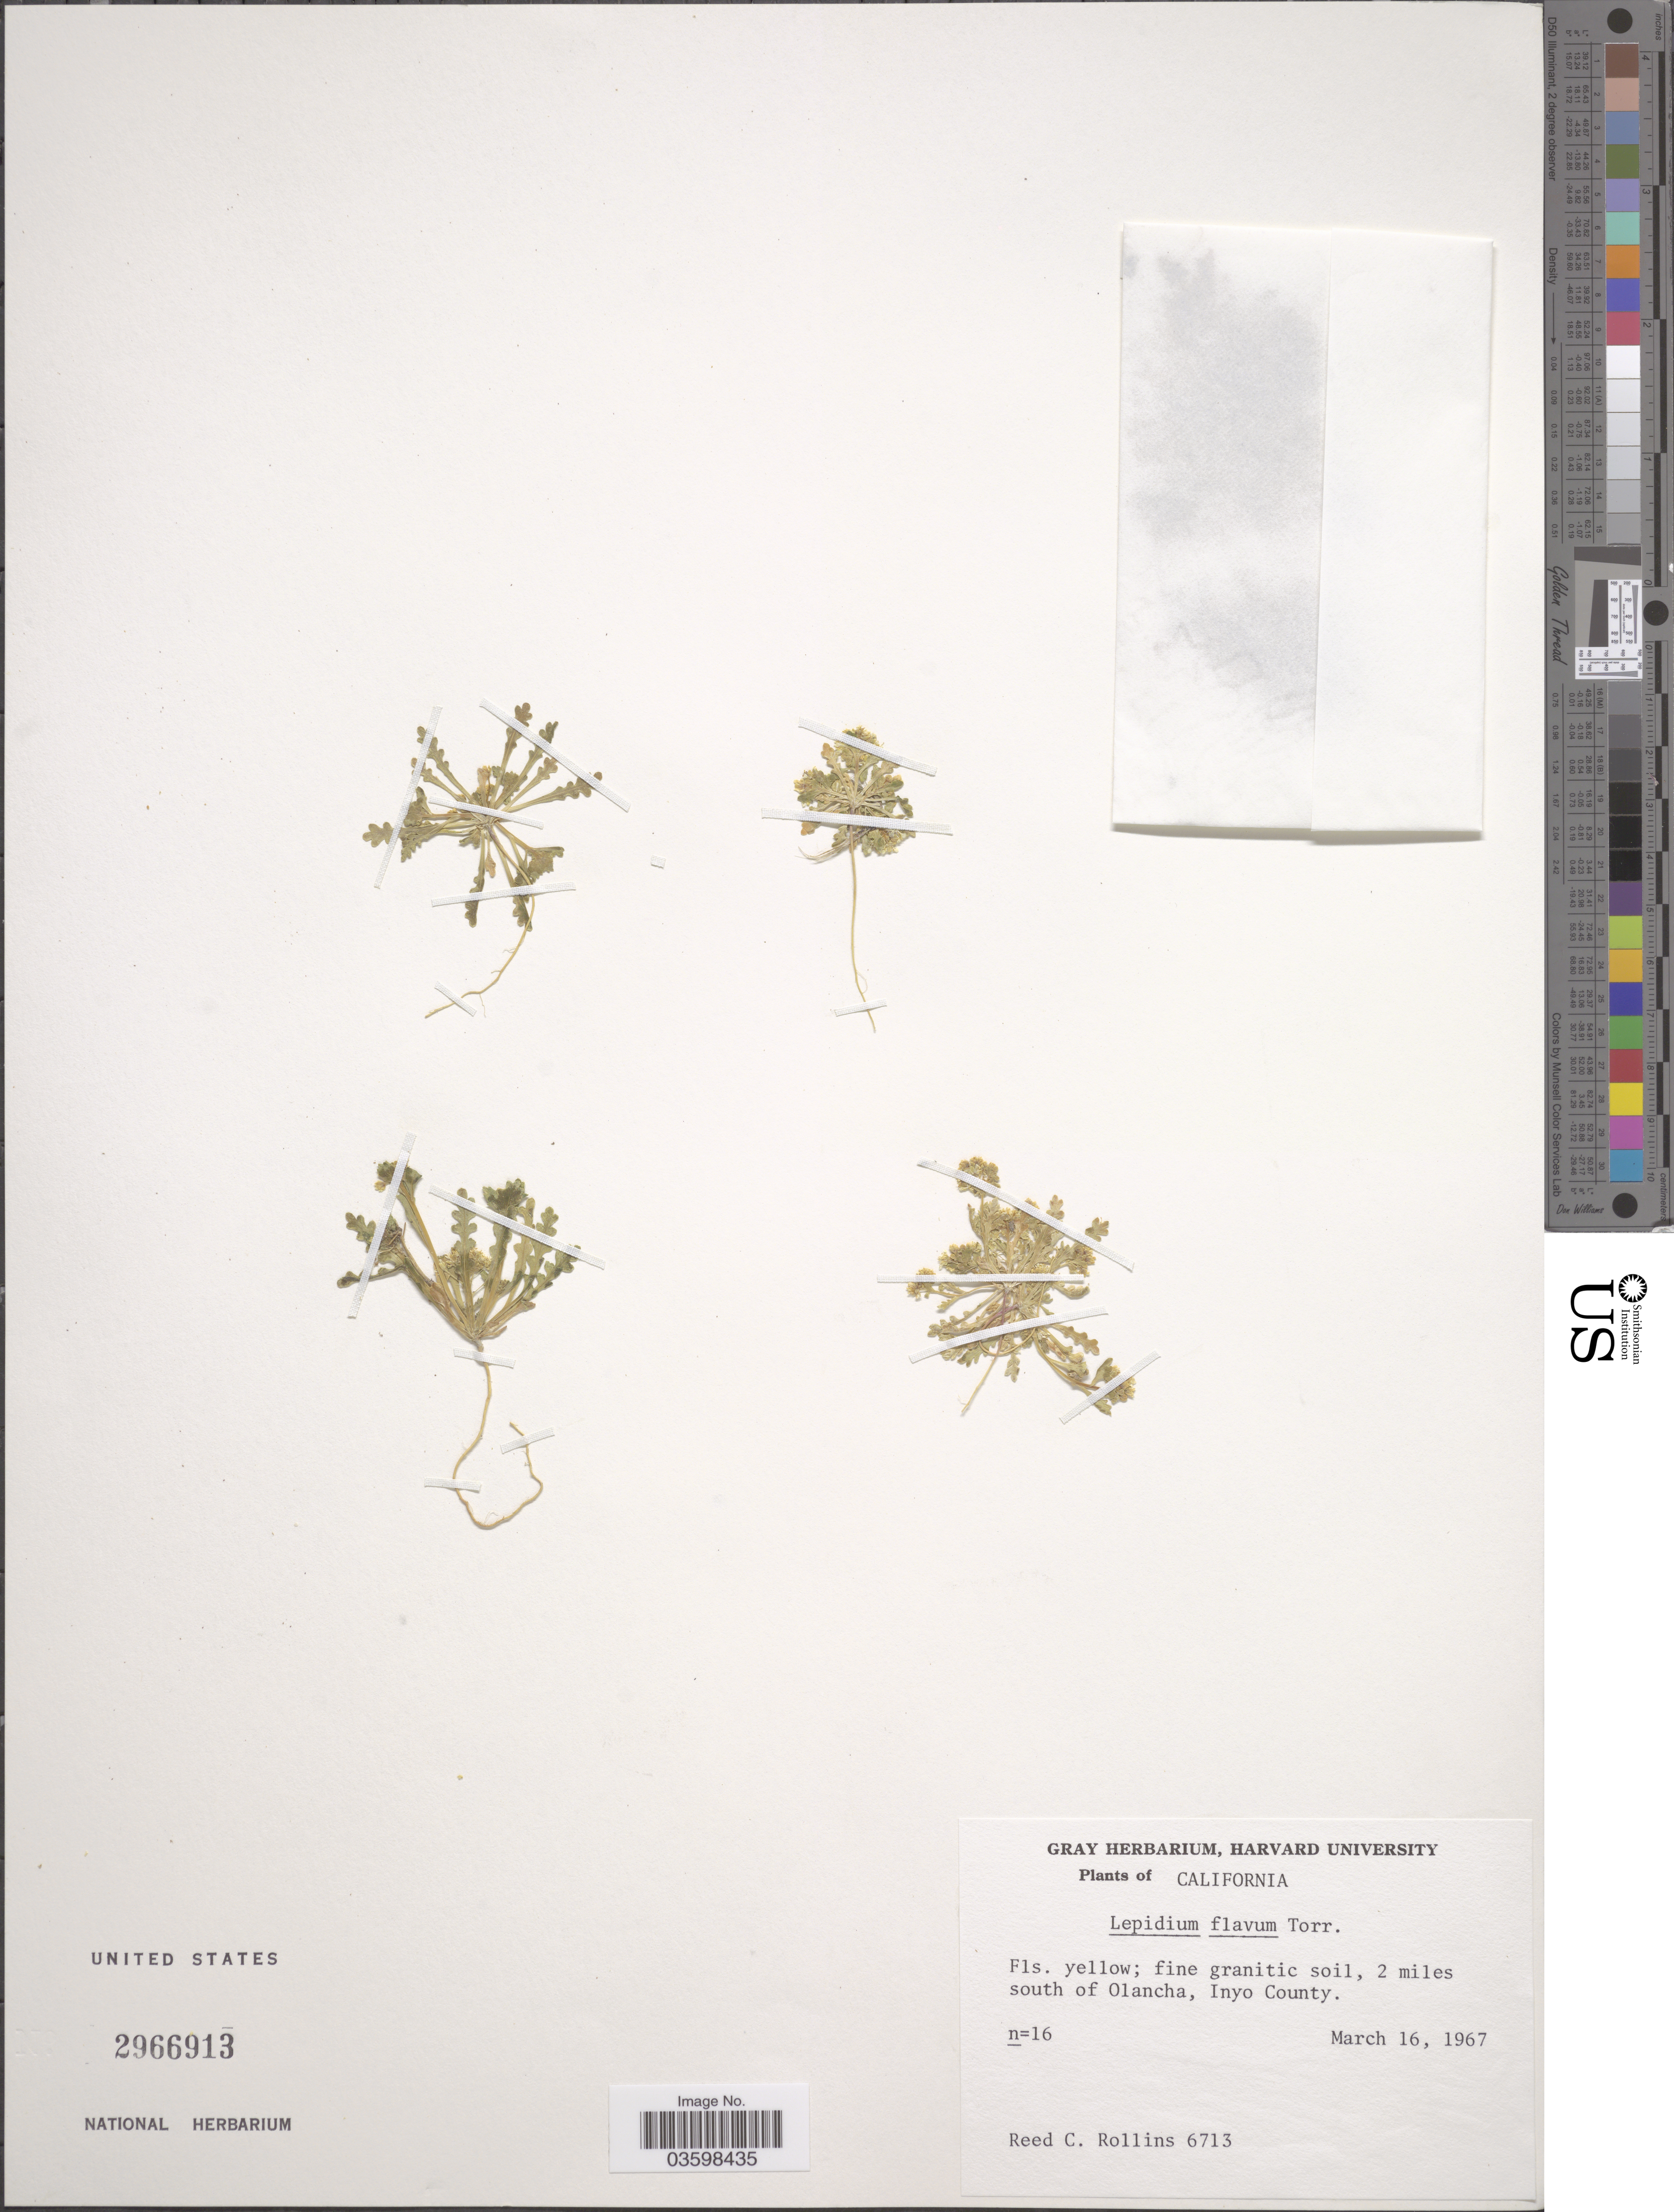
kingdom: Plantae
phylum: Tracheophyta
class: Magnoliopsida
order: Brassicales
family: Brassicaceae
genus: Lepidium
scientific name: Lepidium flavum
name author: Torr.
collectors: R. C. Rollins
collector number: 6713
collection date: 1967-03-16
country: United States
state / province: California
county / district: Inyo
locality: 2 miles south of Olancha, Inyo County.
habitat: fine granitic soil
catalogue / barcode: US 2966913